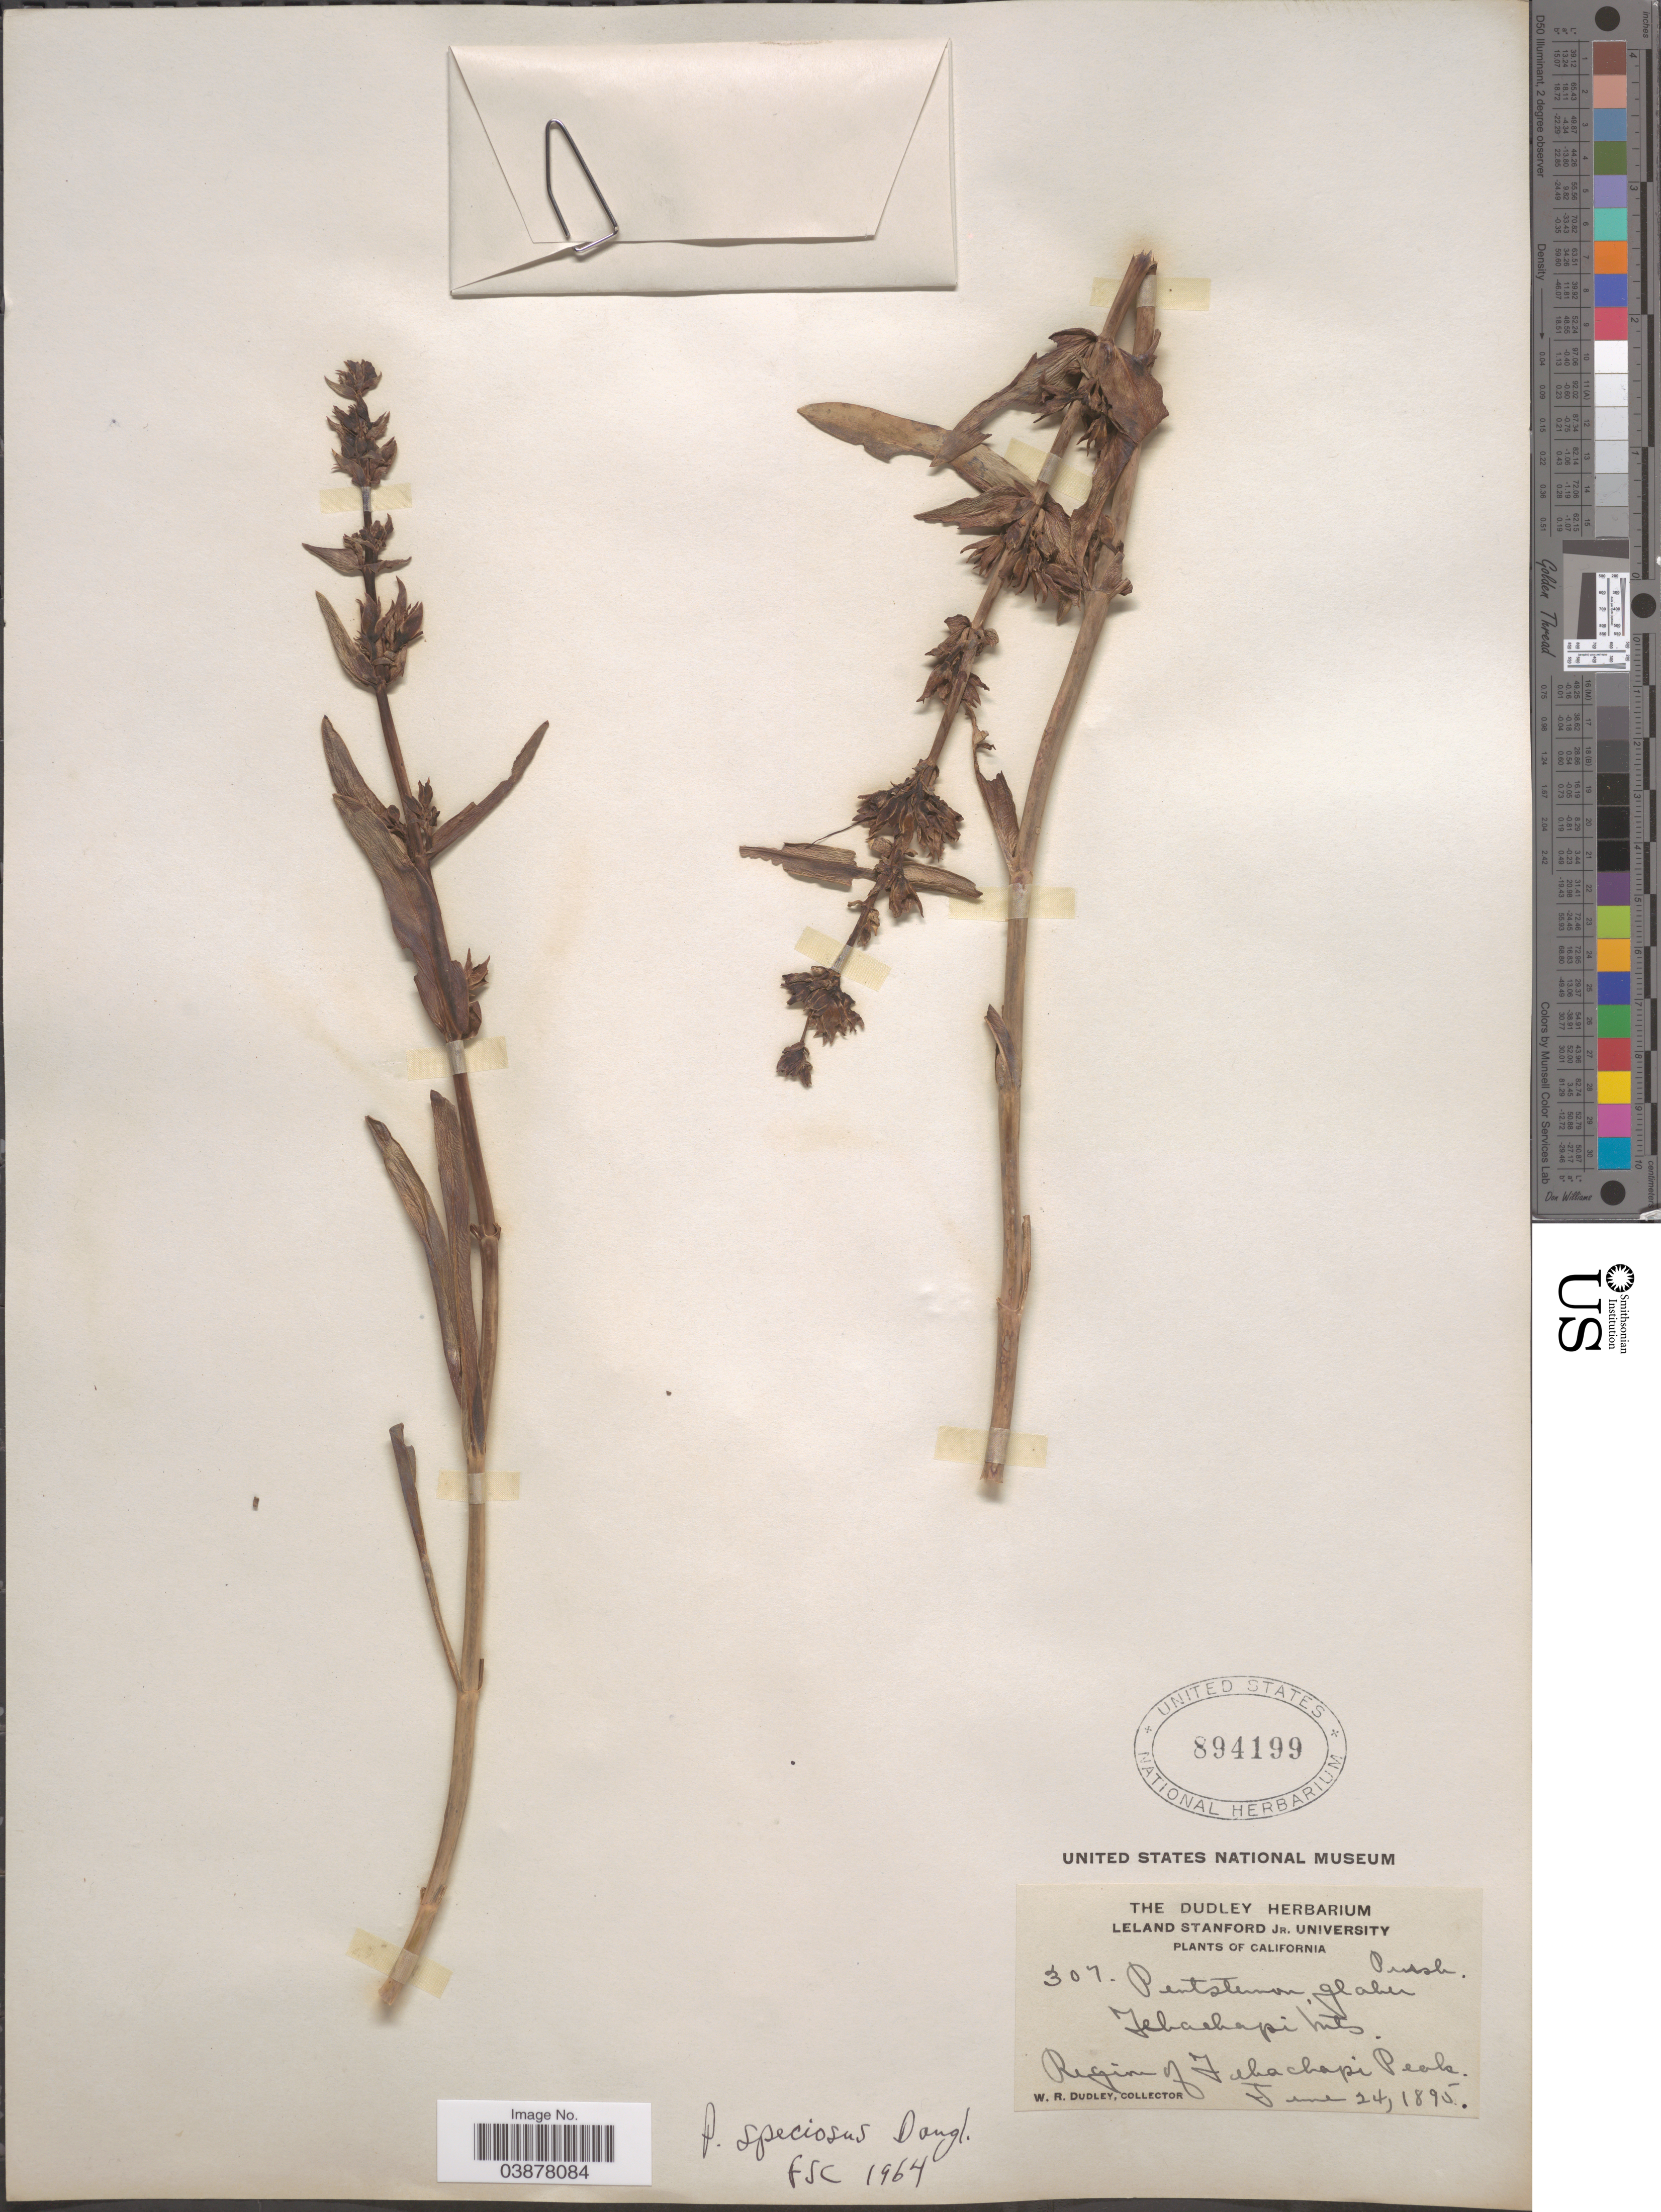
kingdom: Plantae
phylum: Tracheophyta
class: Magnoliopsida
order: Lamiales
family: Plantaginaceae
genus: Penstemon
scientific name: Penstemon speciosus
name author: Douglas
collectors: W. Dudley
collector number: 307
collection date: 1895-06-24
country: United States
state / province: California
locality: Tehachapi Mts. Region of Tehachapi Peak.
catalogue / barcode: US 894199